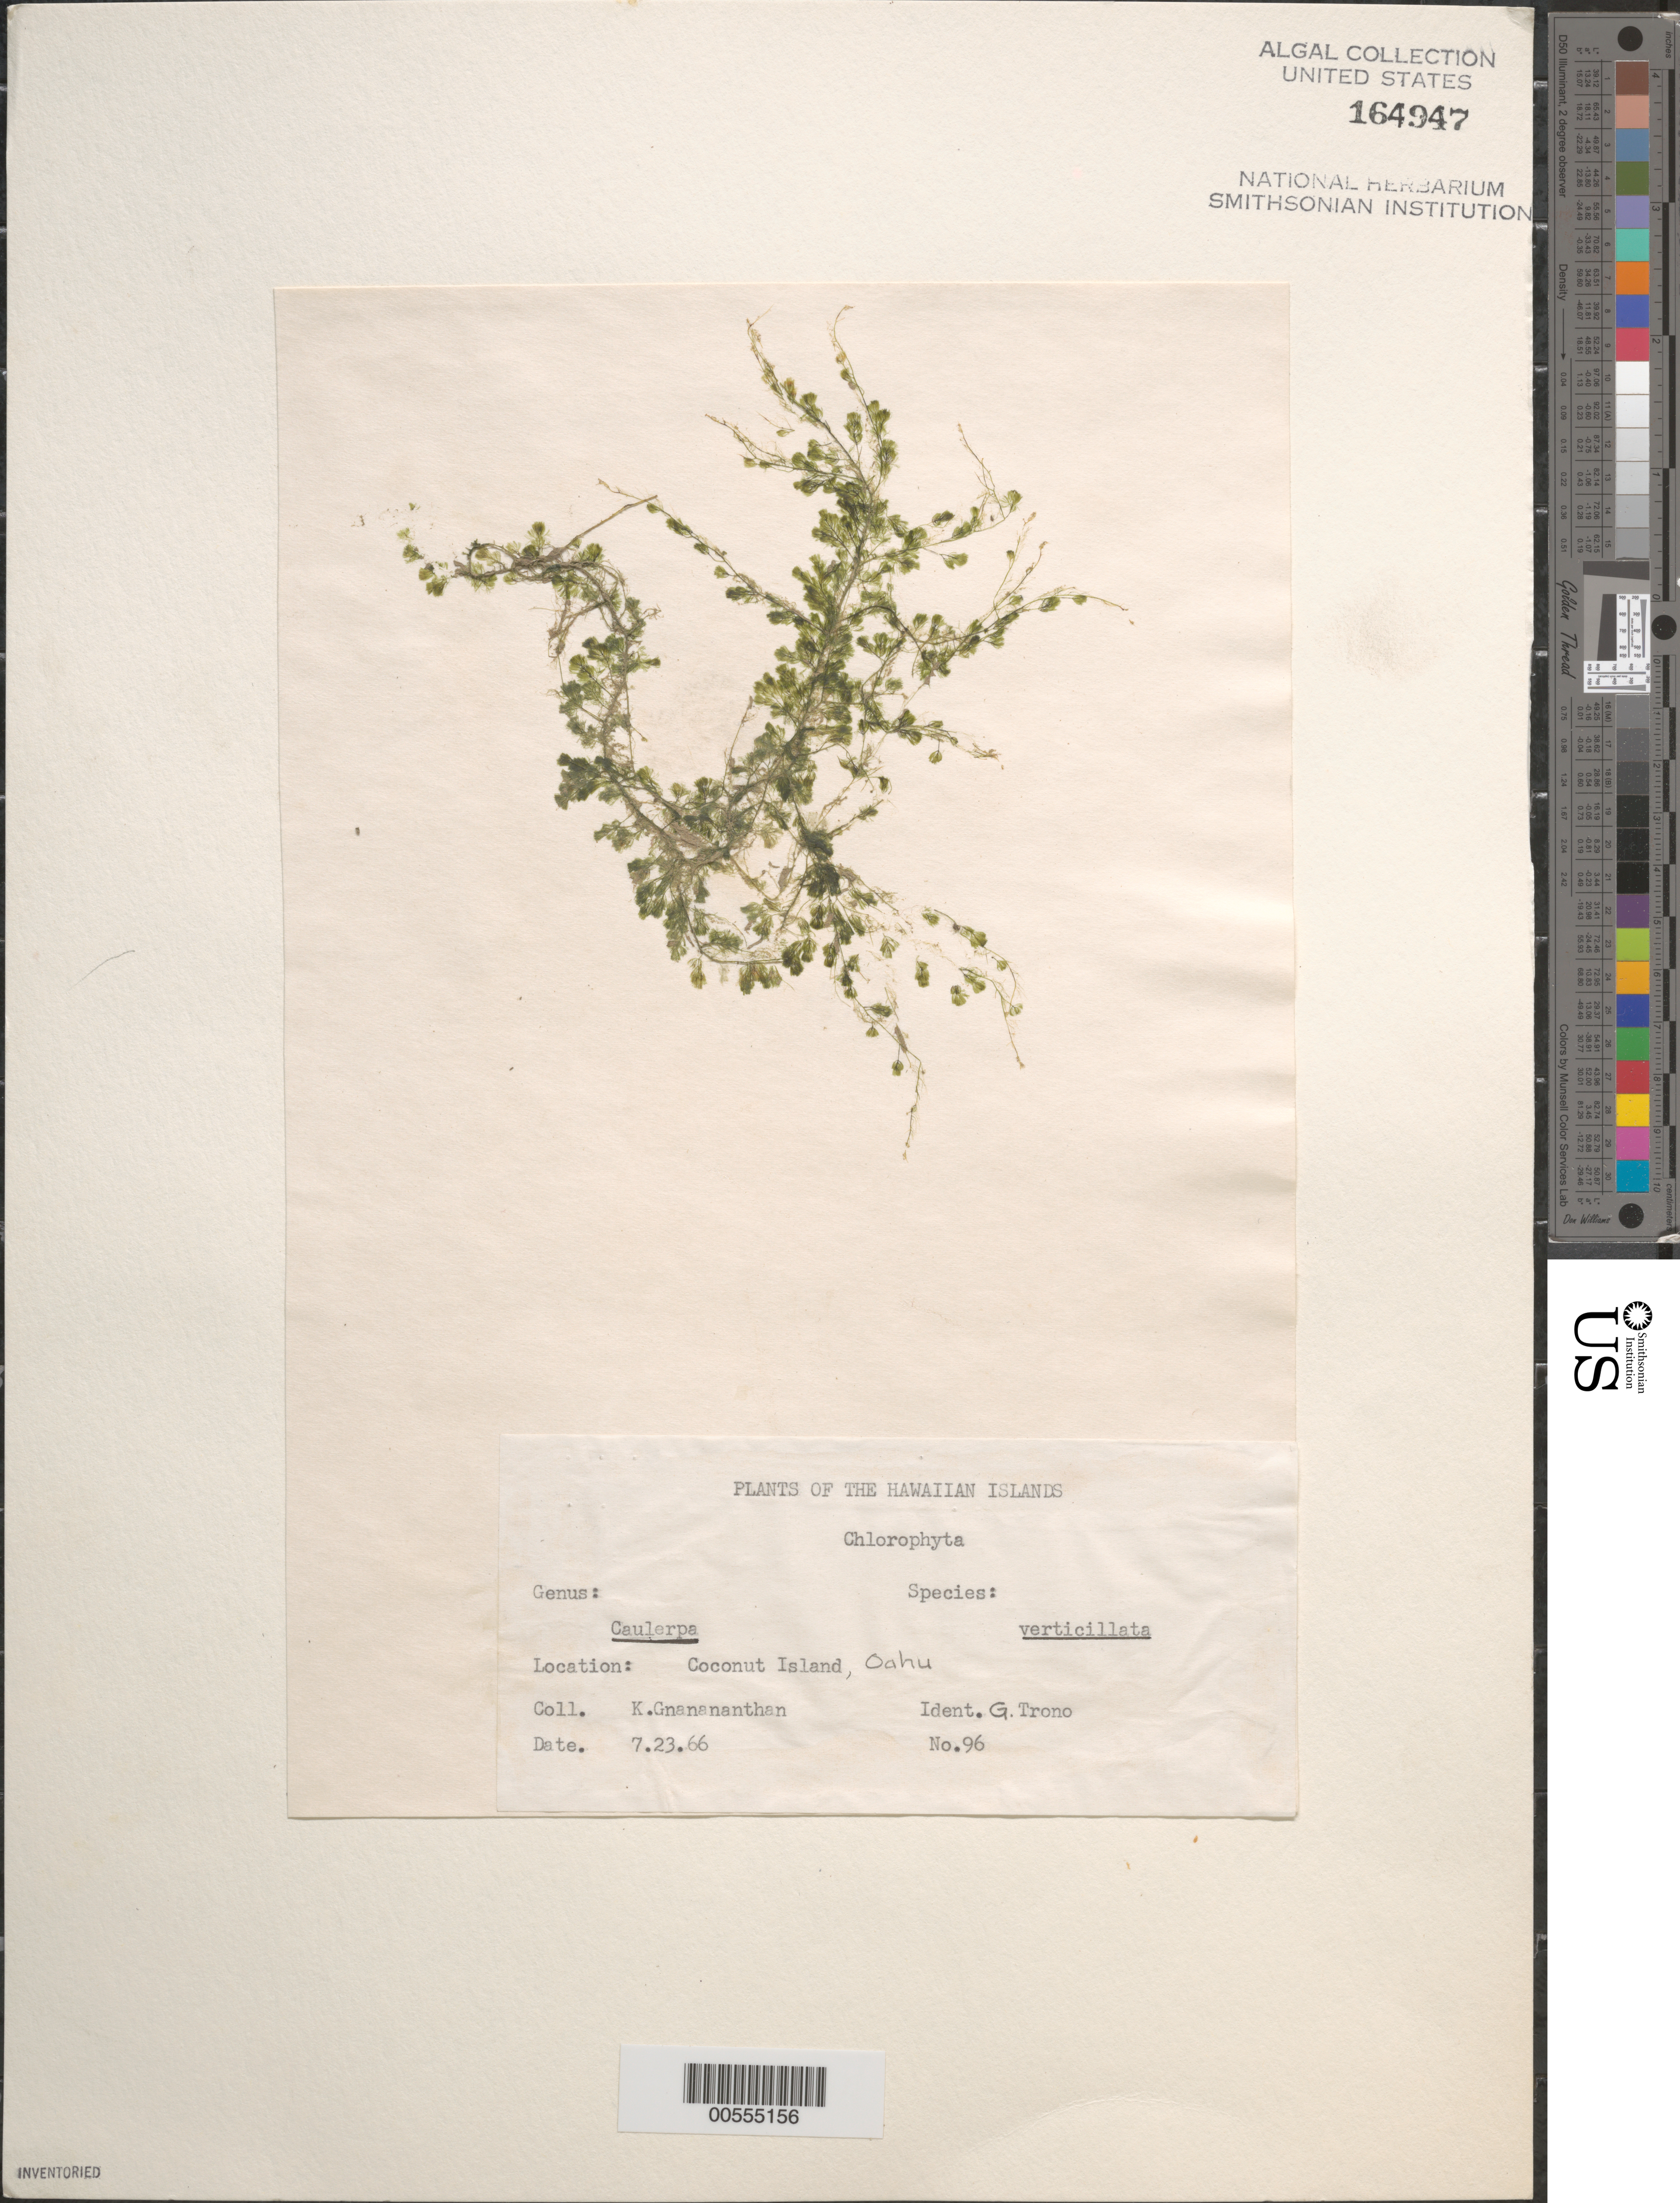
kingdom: Plantae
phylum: Chlorophyta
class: Ulvophyceae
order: Bryopsidales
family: Caulerpaceae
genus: Caulerpa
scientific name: Caulerpa verticillata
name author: J. Agardh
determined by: Trono, Gavino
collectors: K. Gnanananthan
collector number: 96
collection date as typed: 23 Jul 1966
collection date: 1966-07-23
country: United States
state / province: Hawaii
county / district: Honolulu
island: Oahu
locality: Coconut Island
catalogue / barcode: US 164947